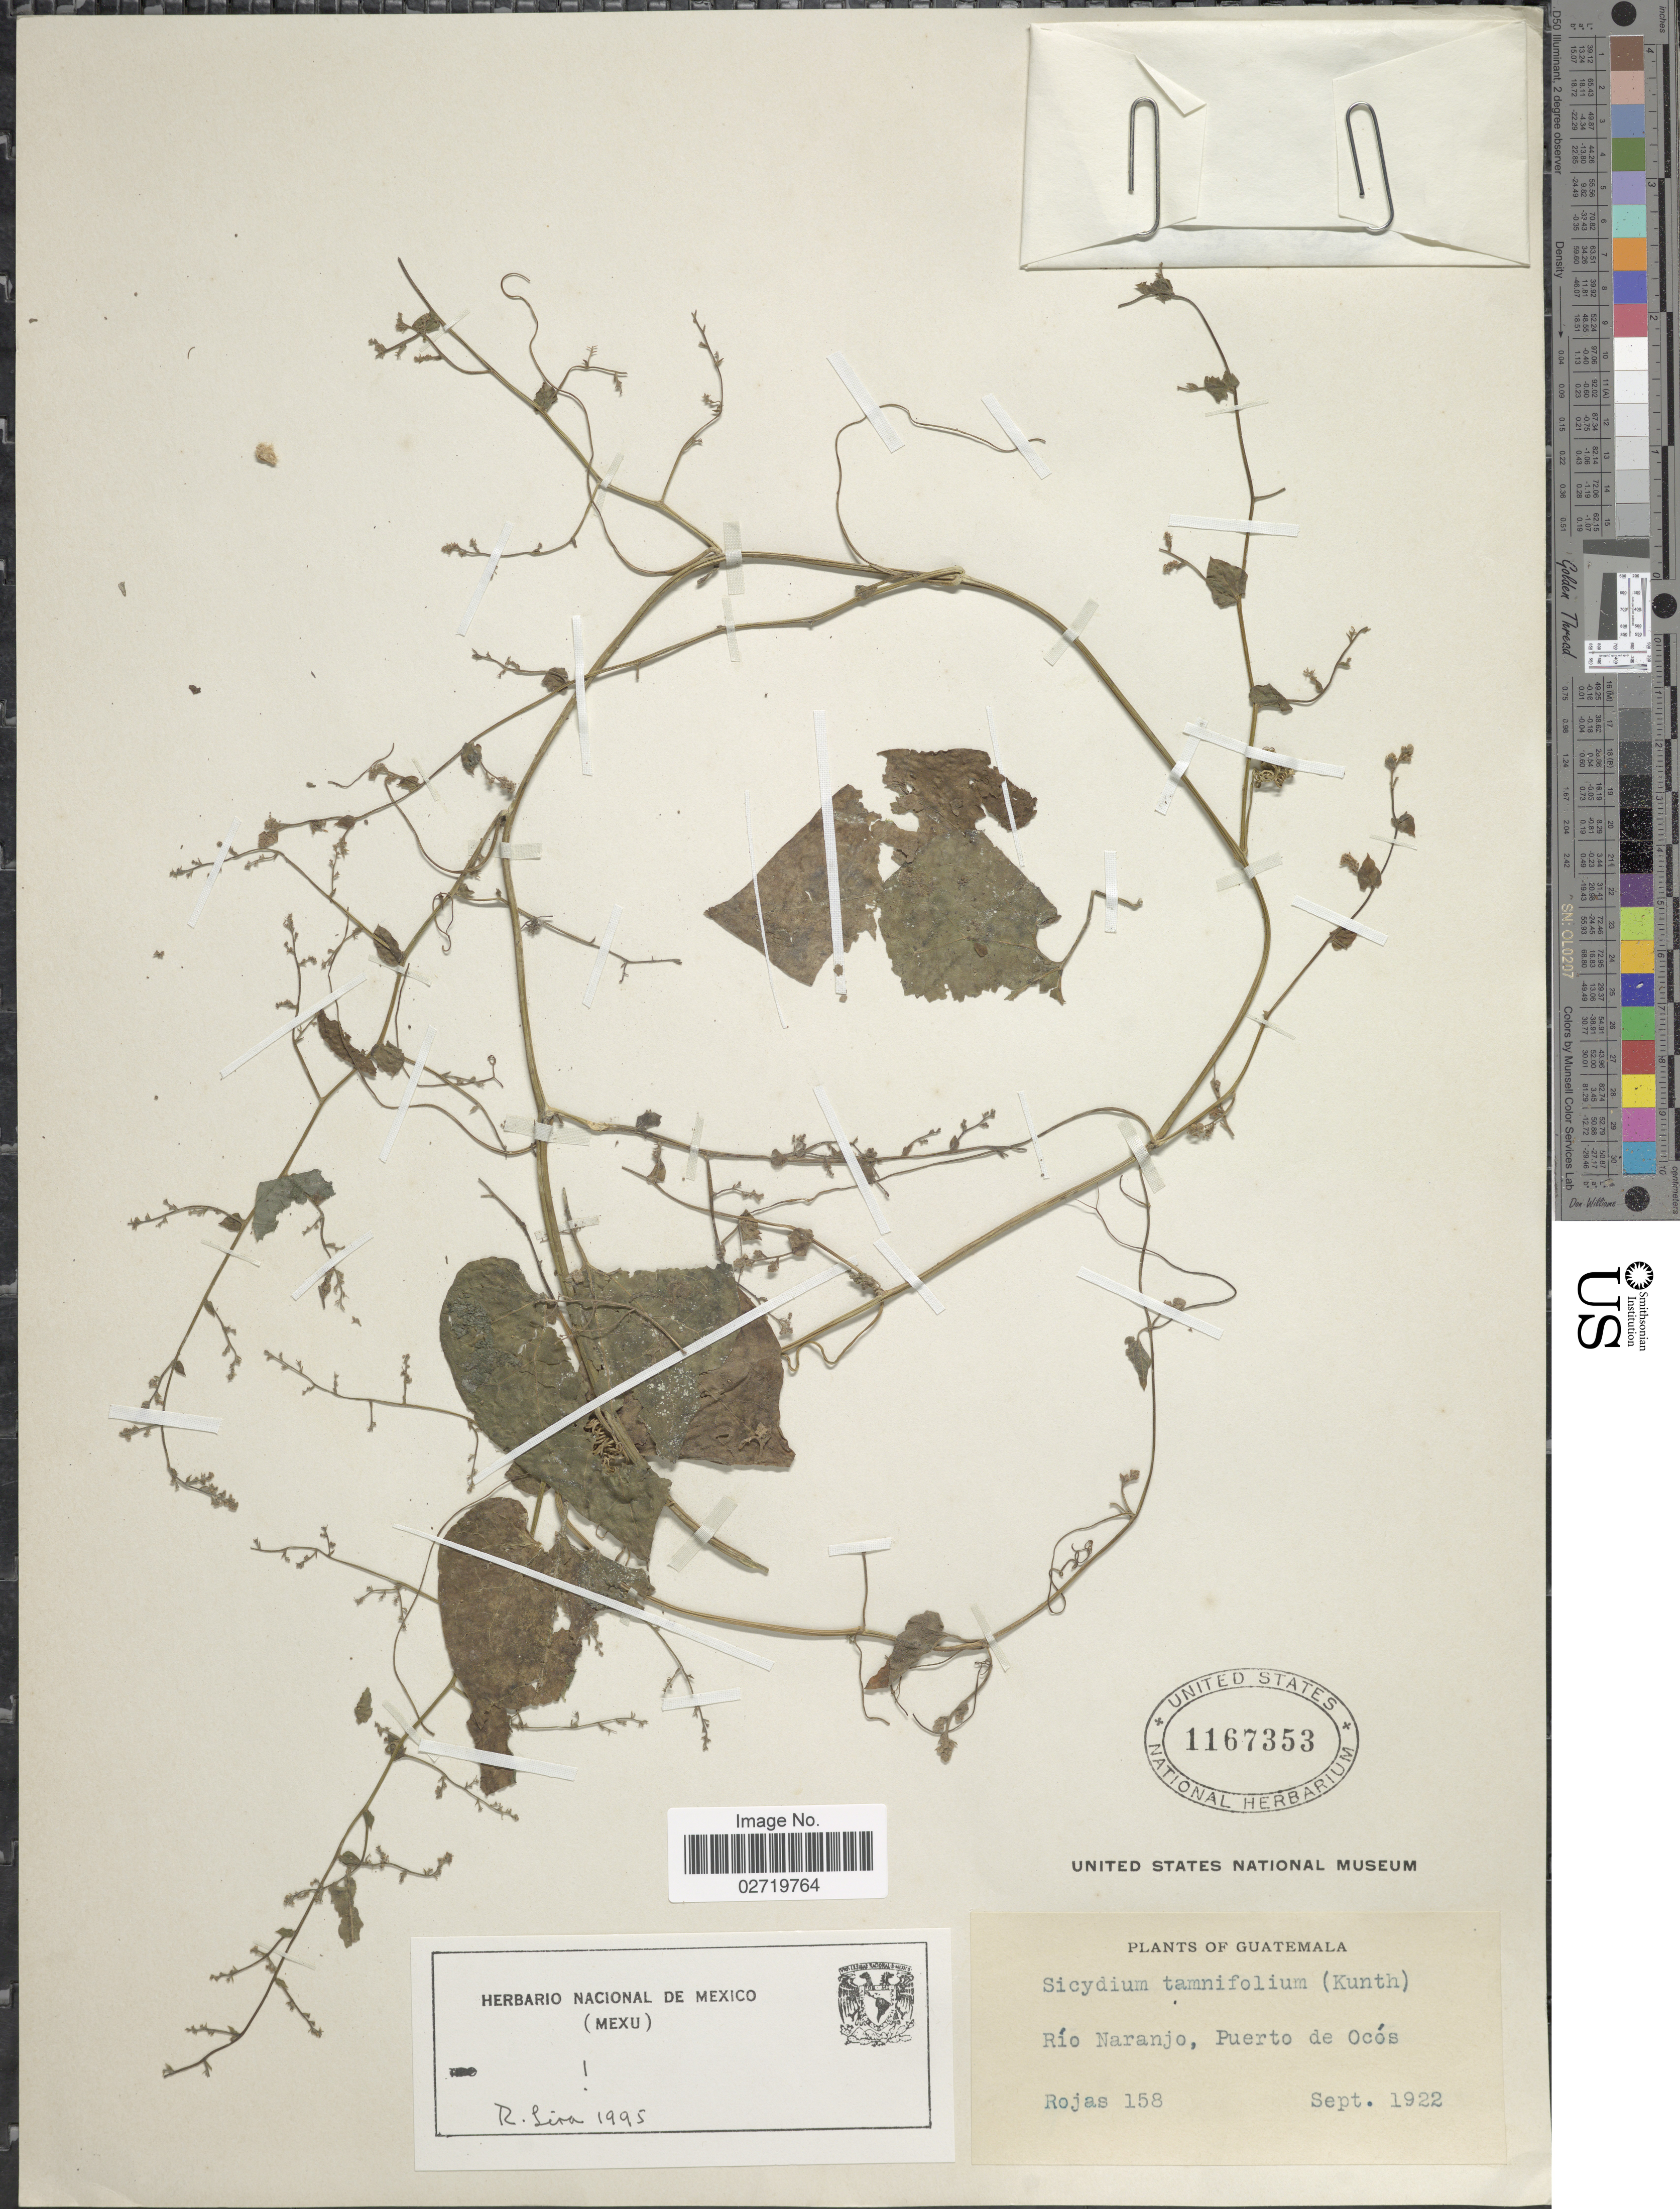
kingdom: Plantae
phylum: Tracheophyta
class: Magnoliopsida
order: Cucurbitales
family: Cucurbitaceae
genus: Sicydium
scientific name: Sicydium tamnifolium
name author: (Kunth) Cogn.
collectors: Rojas, --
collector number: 158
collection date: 1922-09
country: Guatemala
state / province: San Marcos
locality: Río Naranjo, Puerto de Ocós.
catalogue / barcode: US 1167353